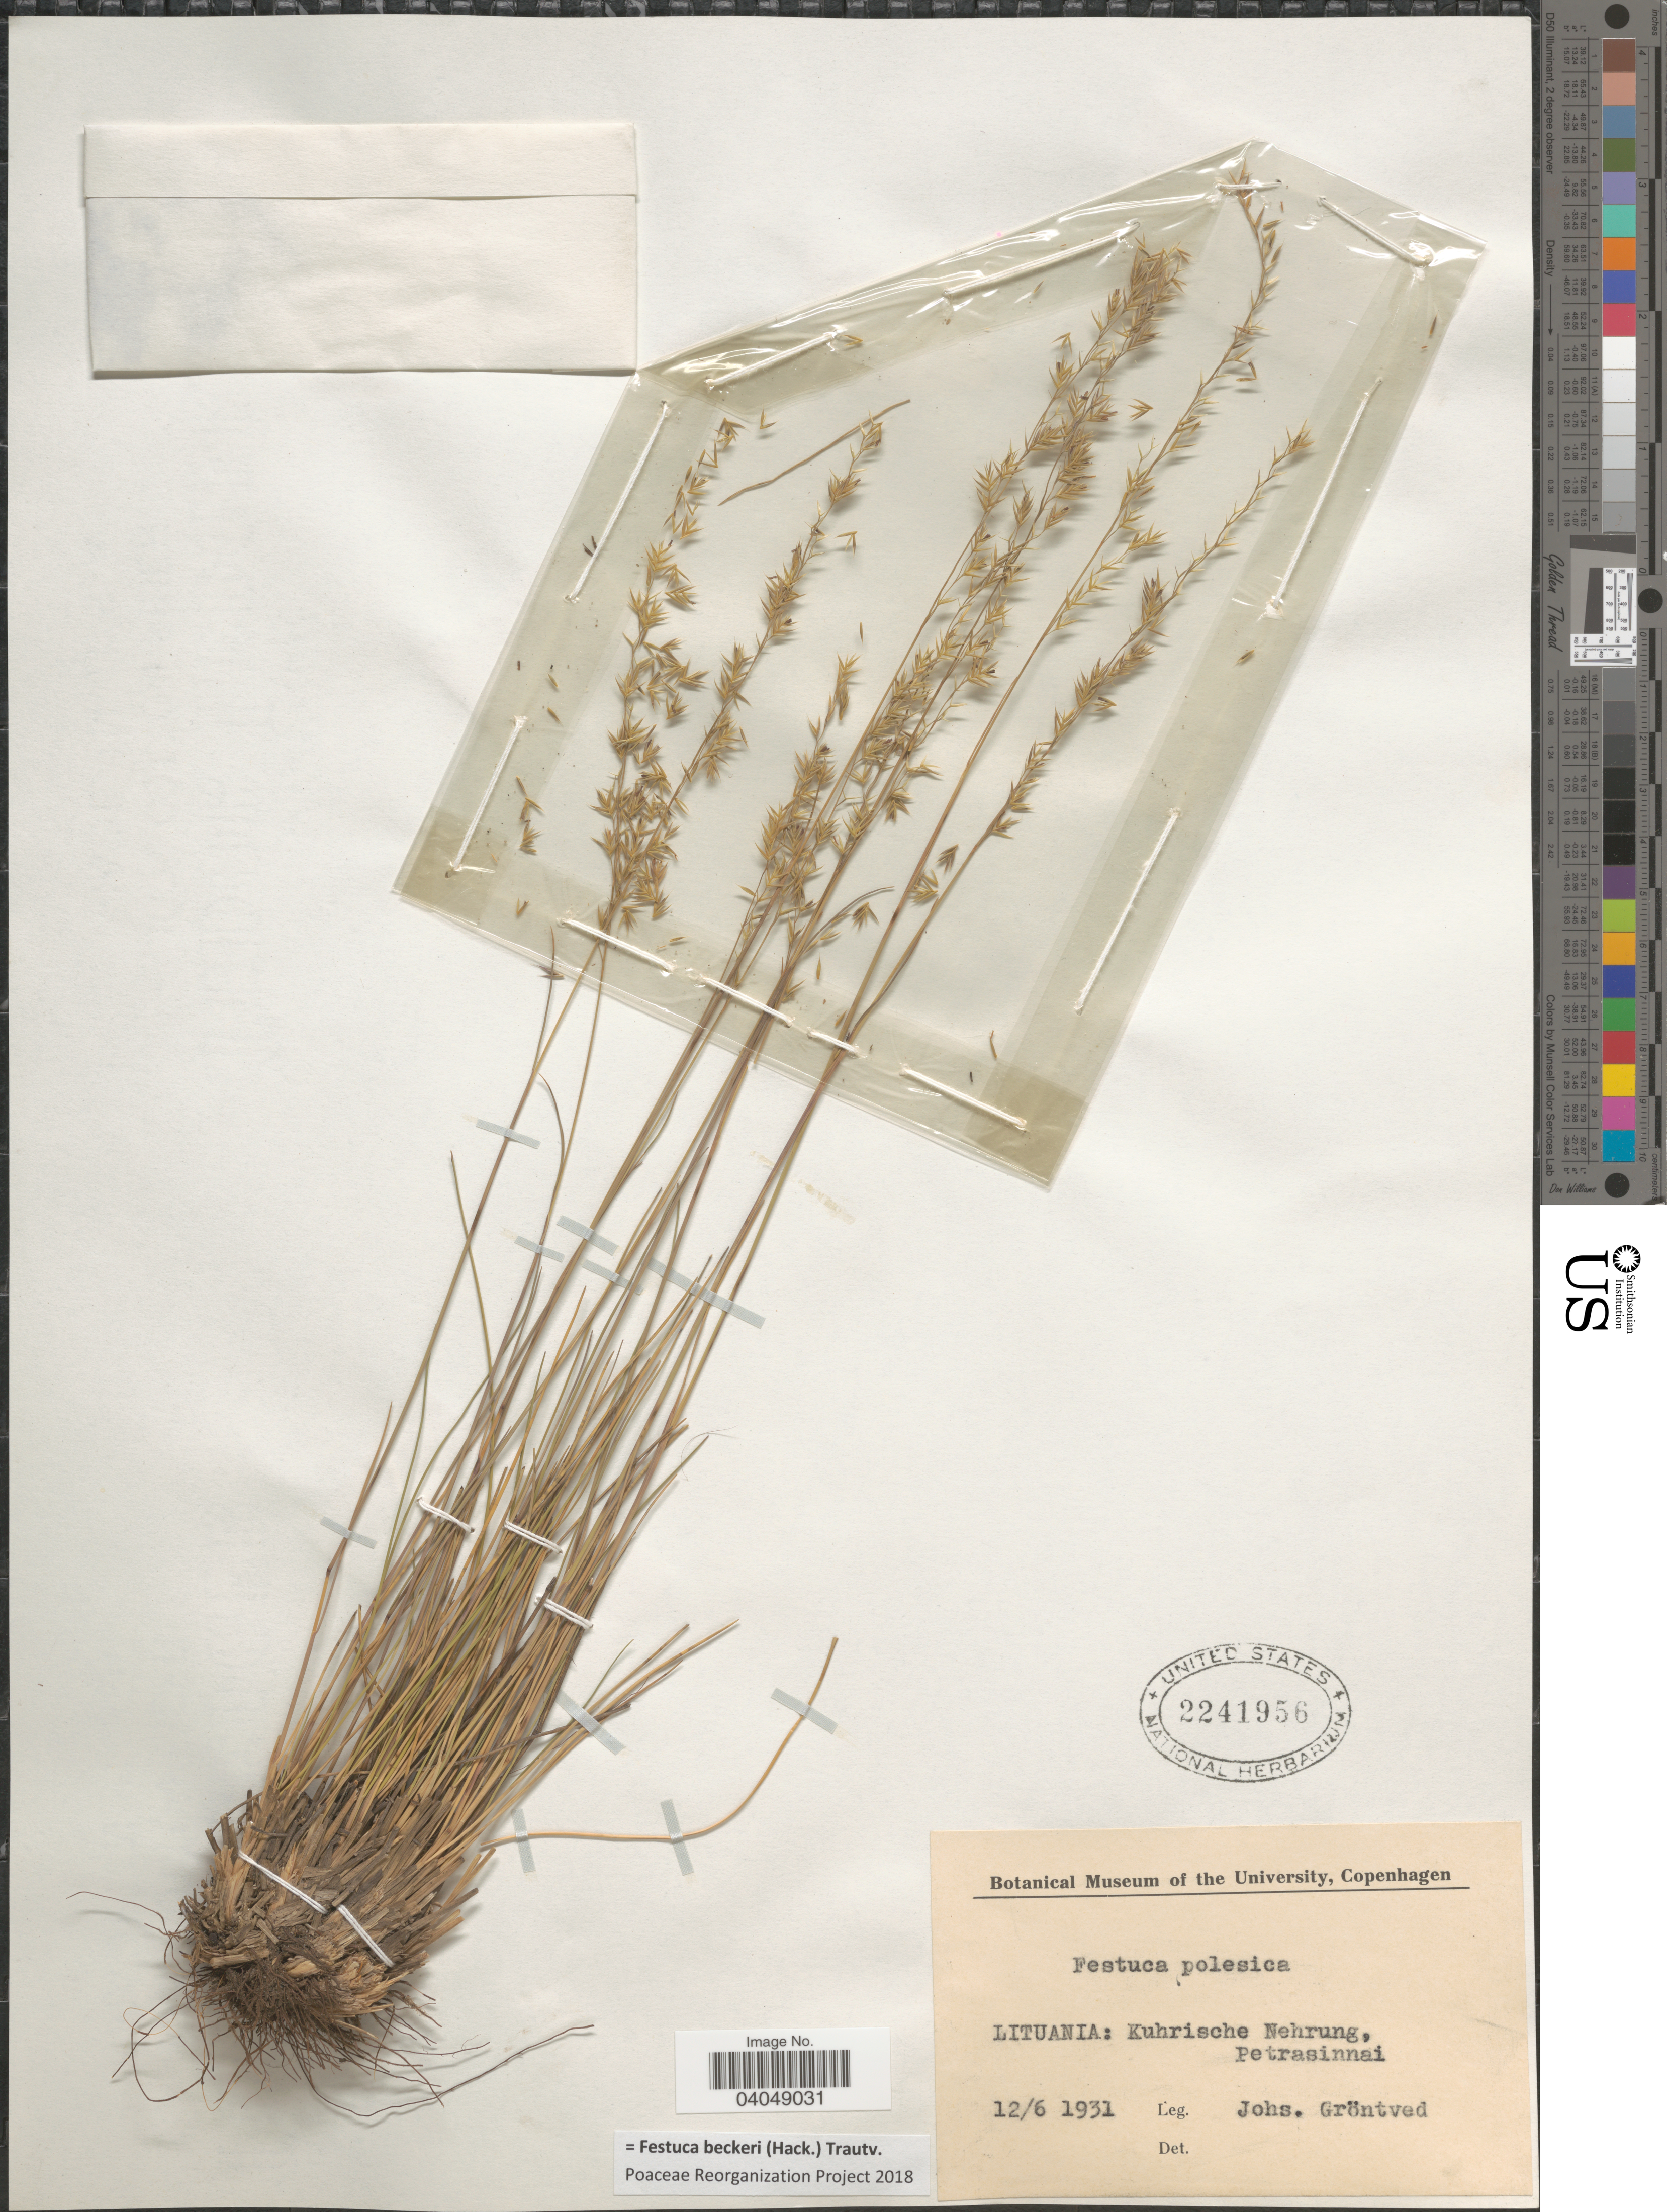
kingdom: Plantae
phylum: Tracheophyta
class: Liliopsida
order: Poales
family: Poaceae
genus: Festuca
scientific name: Festuca beckeri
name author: (Hack.) Trautv.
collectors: J. Gröntved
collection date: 1931-06-12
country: Lithuania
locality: Lituania: Kuhrische Nehrung, Petrasinnai.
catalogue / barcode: US 2241956